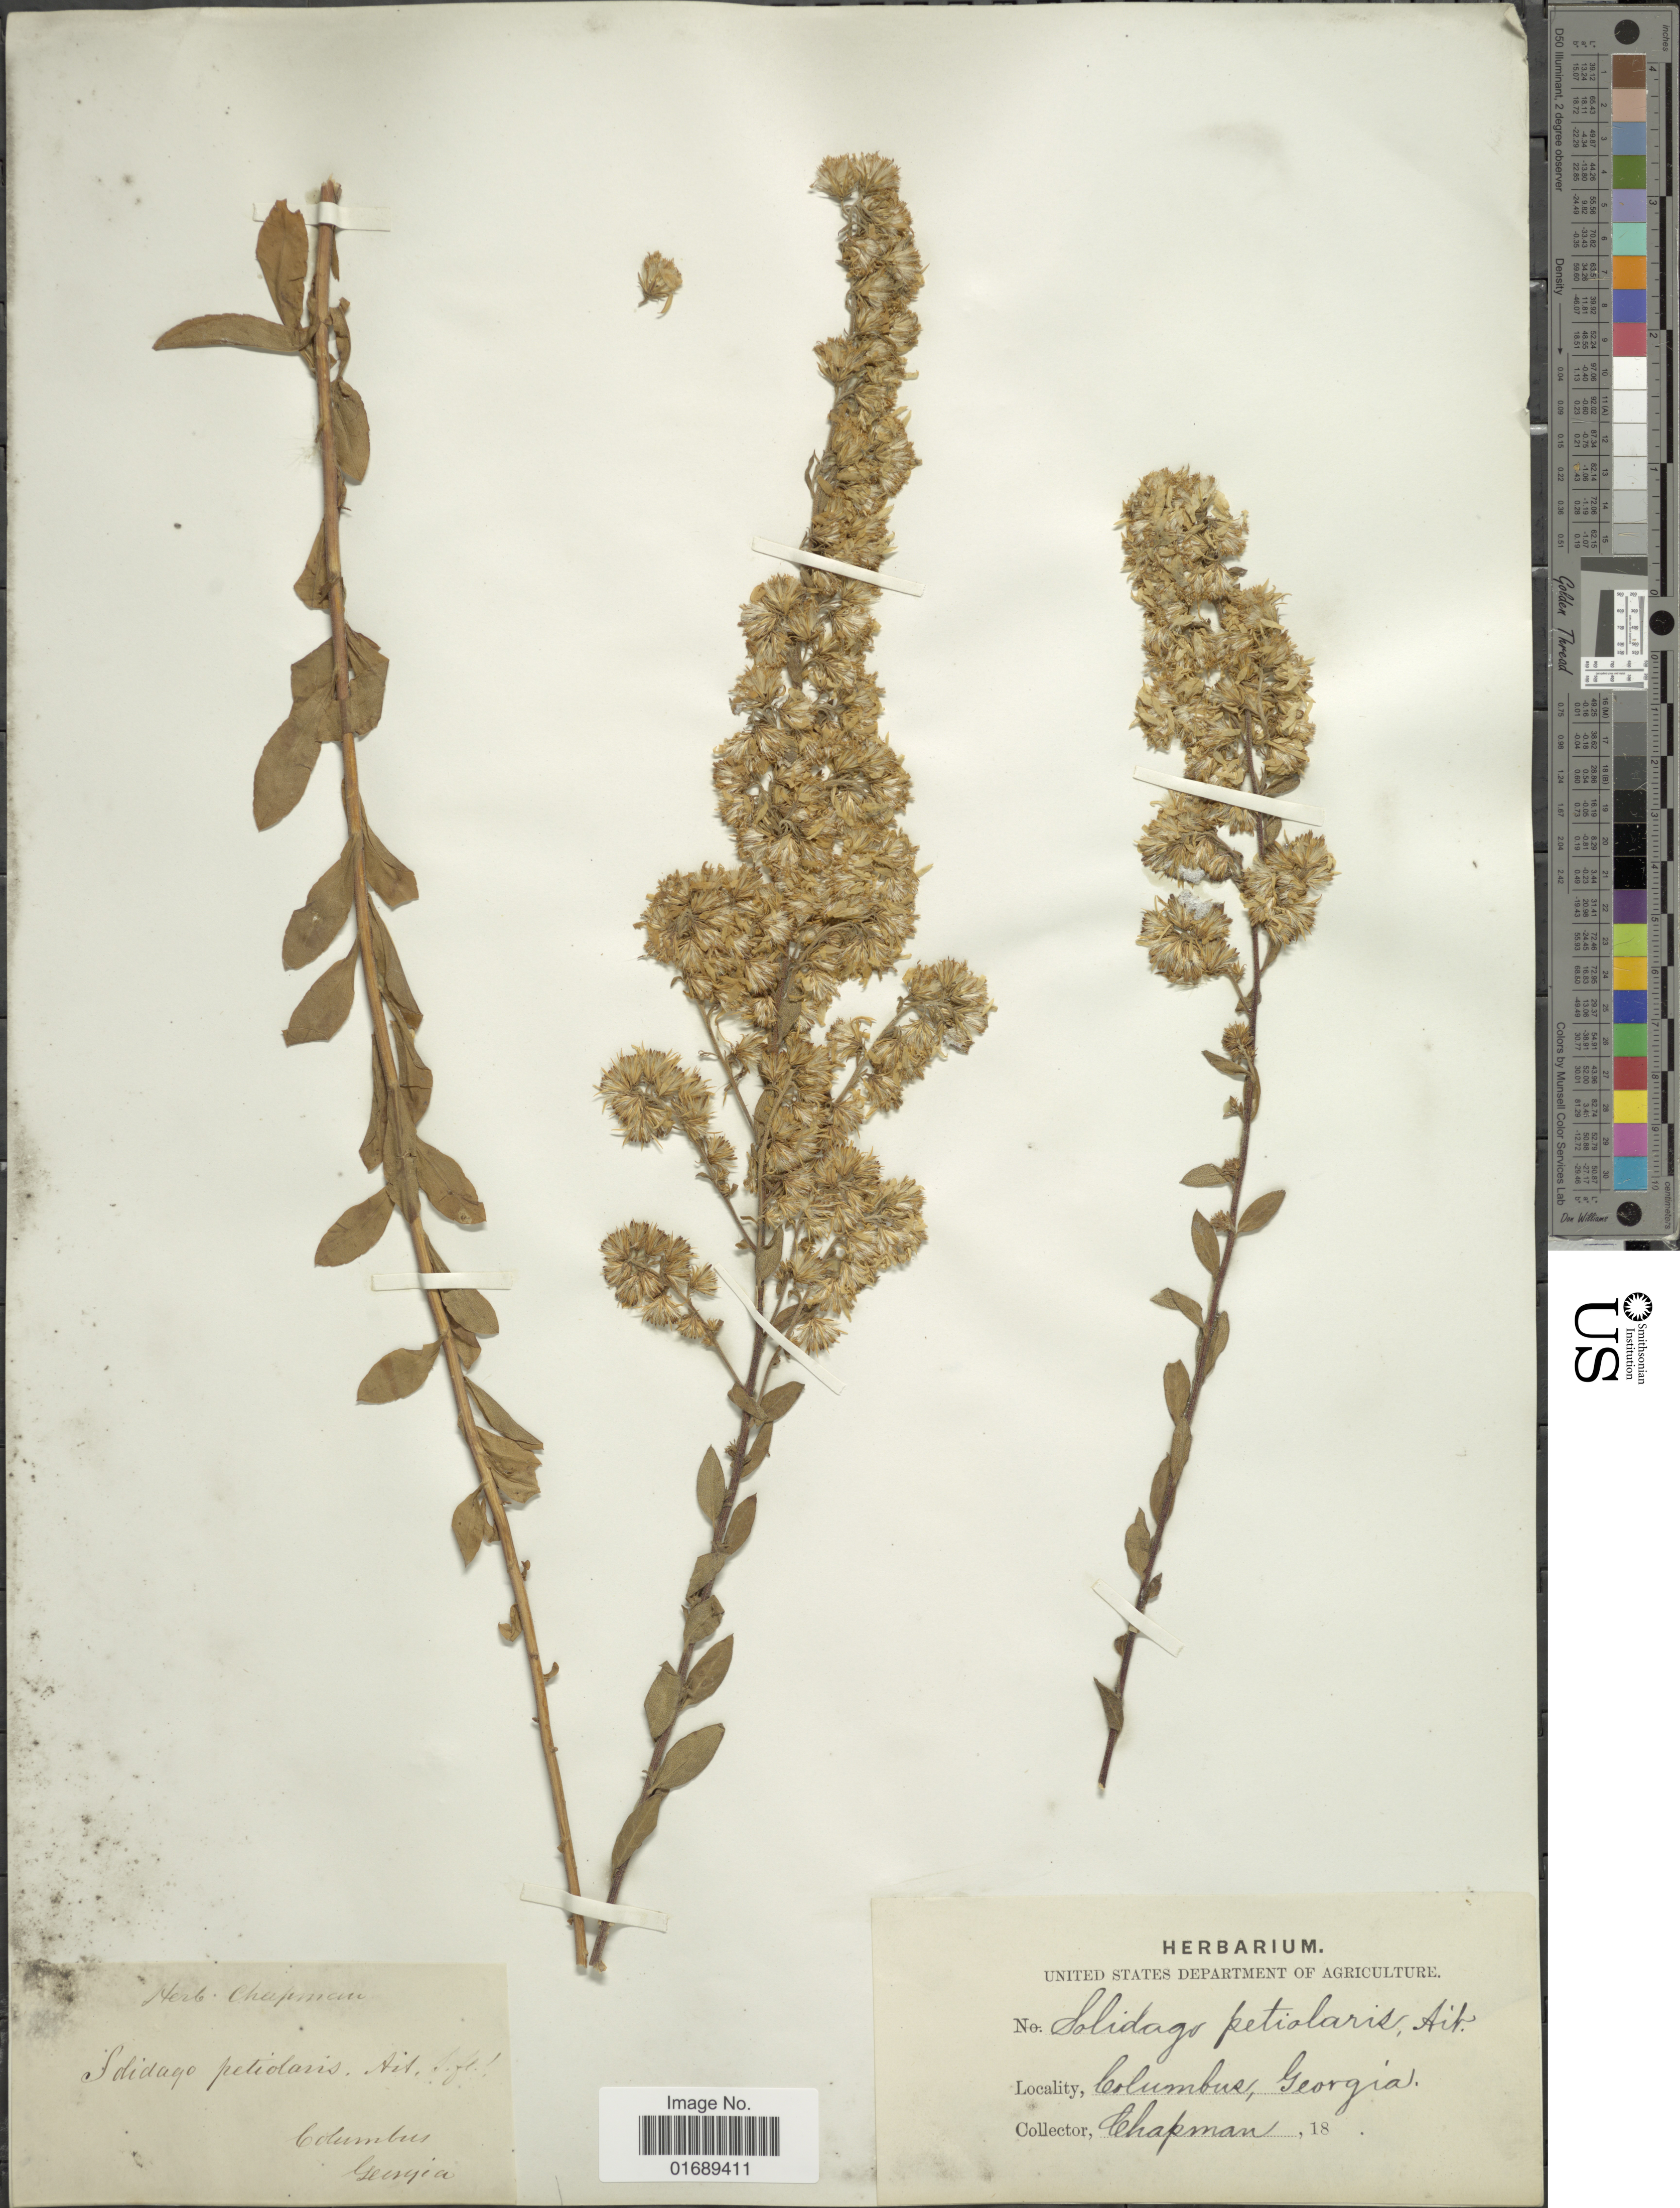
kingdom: Plantae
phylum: Tracheophyta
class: Magnoliopsida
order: Asterales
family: Asteraceae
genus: Solidago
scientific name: Solidago petiolaris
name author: Aiton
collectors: A. Chapman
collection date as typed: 18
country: United States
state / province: Georgia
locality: Columbus